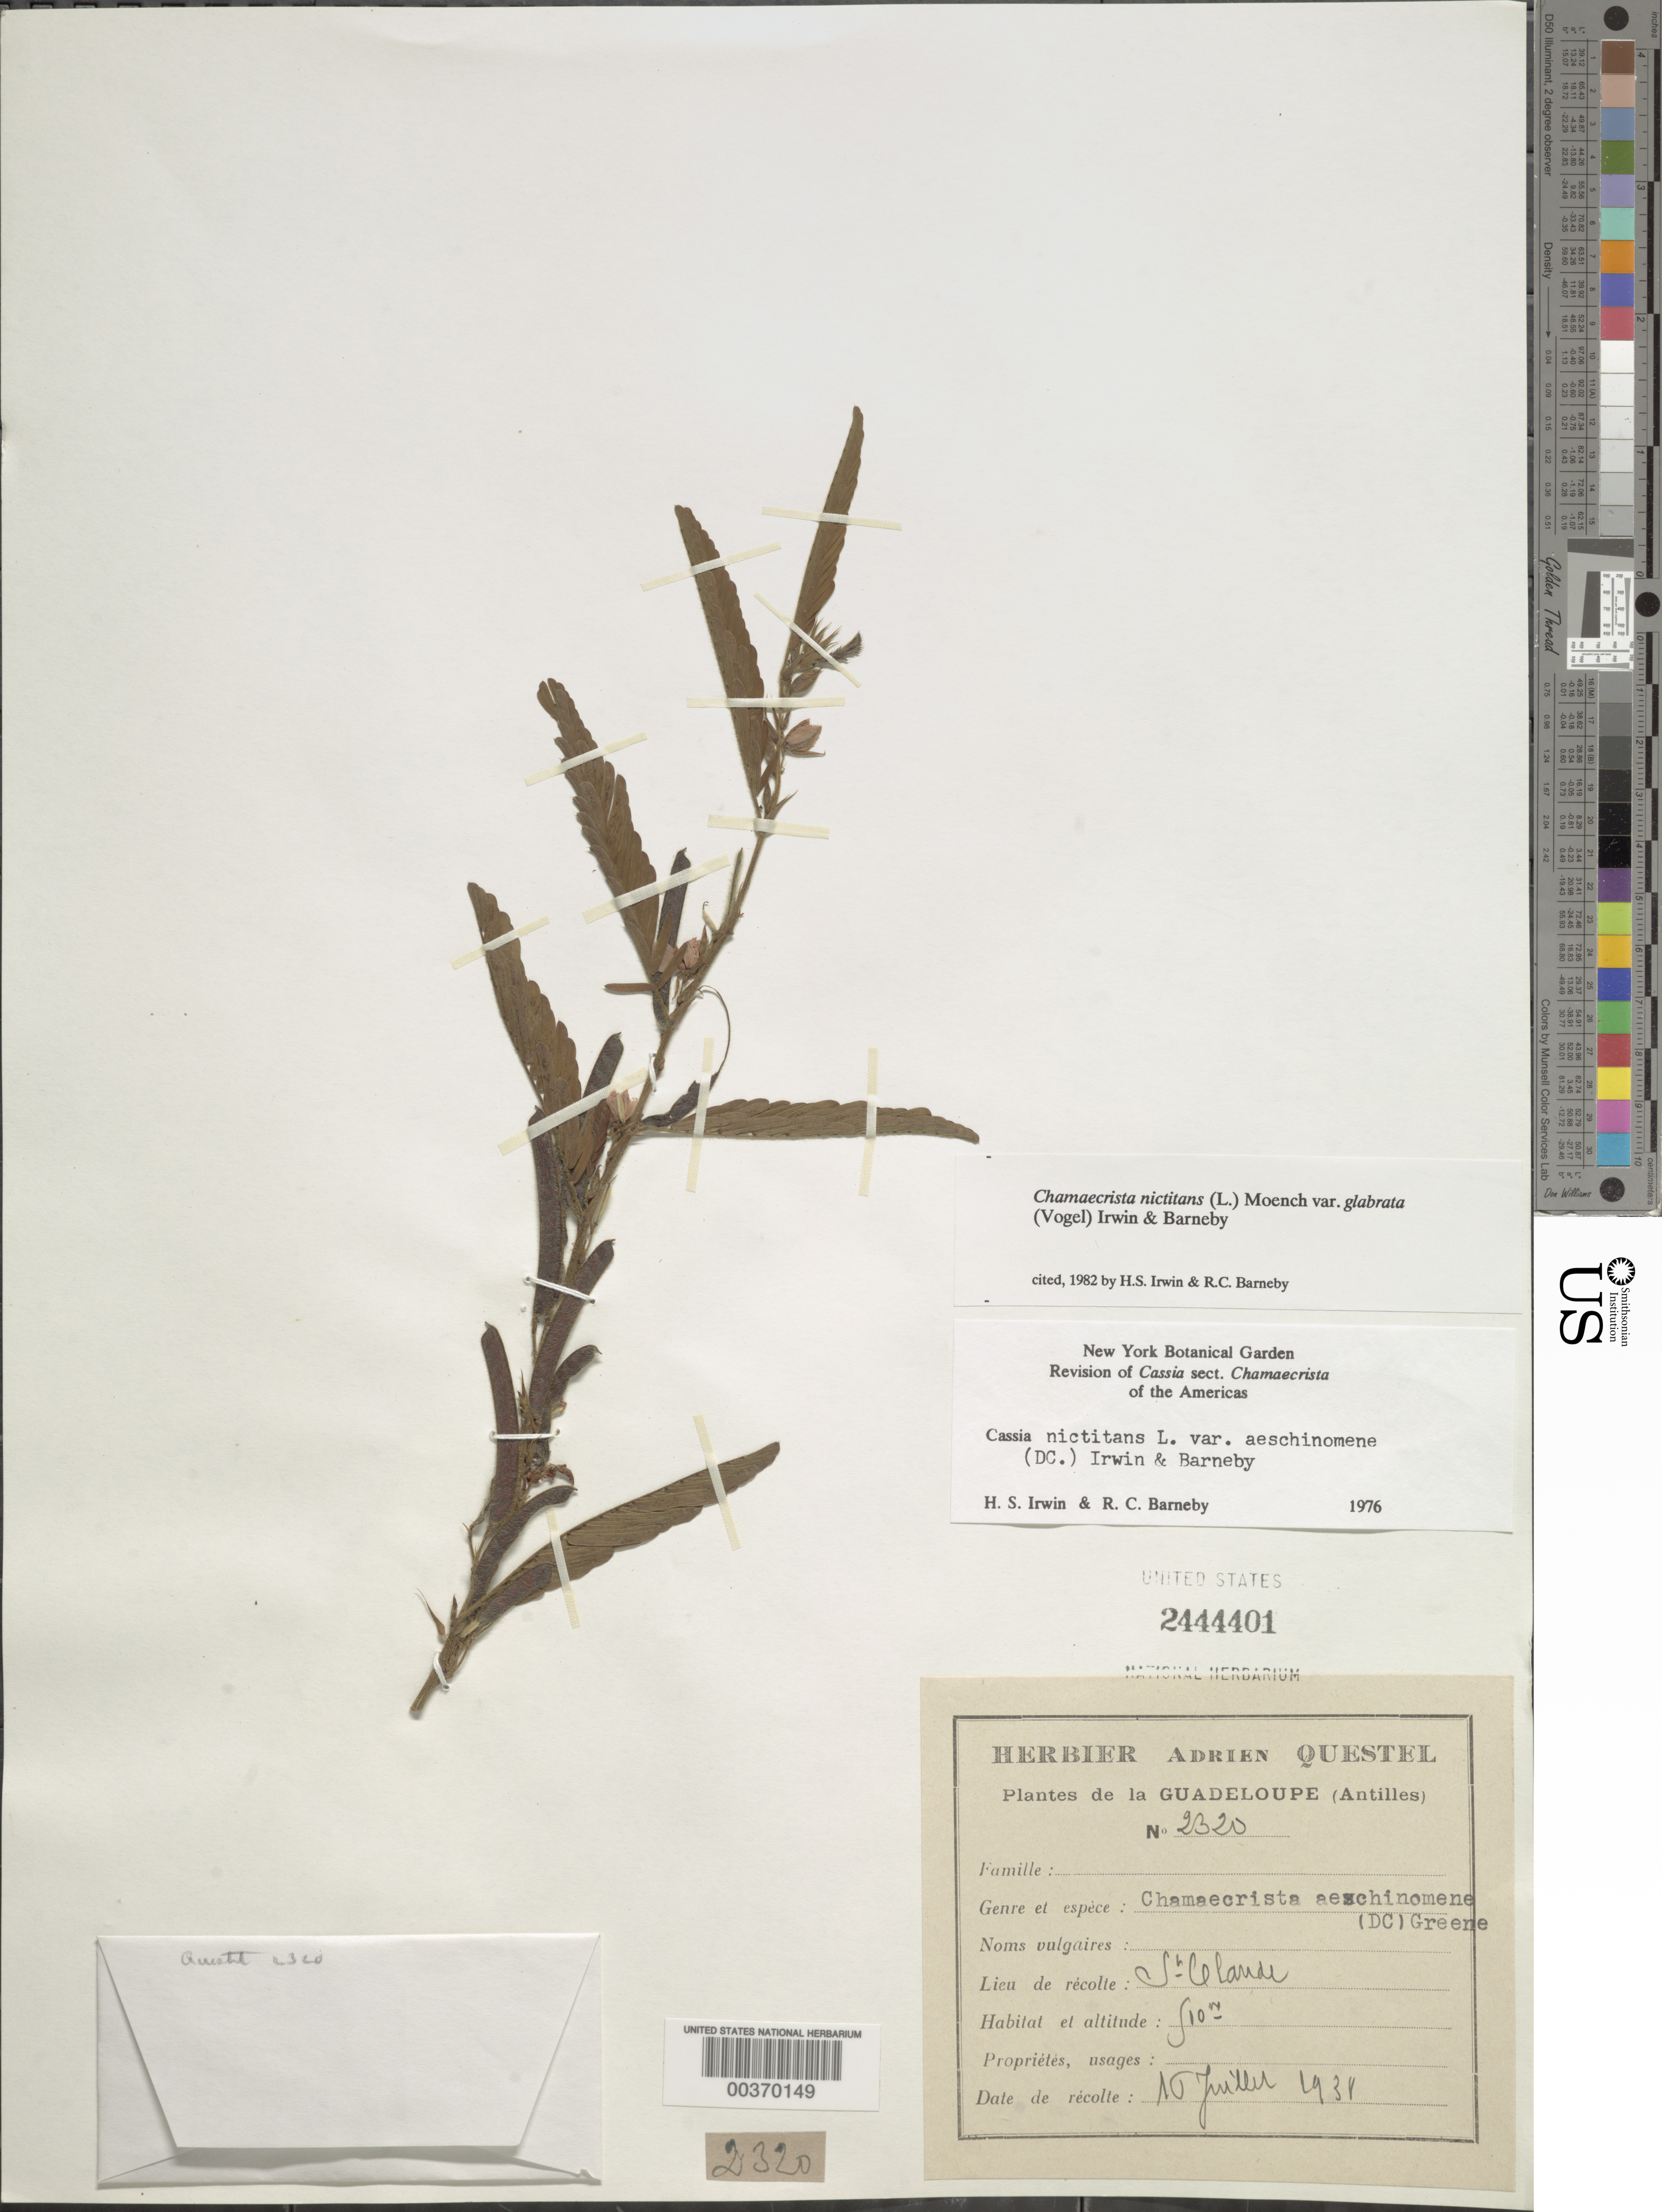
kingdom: Plantae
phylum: Tracheophyta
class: Magnoliopsida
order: Fabales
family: Fabaceae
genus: Chamaecrista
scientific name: Chamaecrista nictitans var. glabrata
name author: (Vogel) H.S. Irwin & Barneby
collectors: A. Questel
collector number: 2320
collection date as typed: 10 Jul 1931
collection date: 1931-07-10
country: Guadeloupe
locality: St. claude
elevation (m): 510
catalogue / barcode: US 2444401